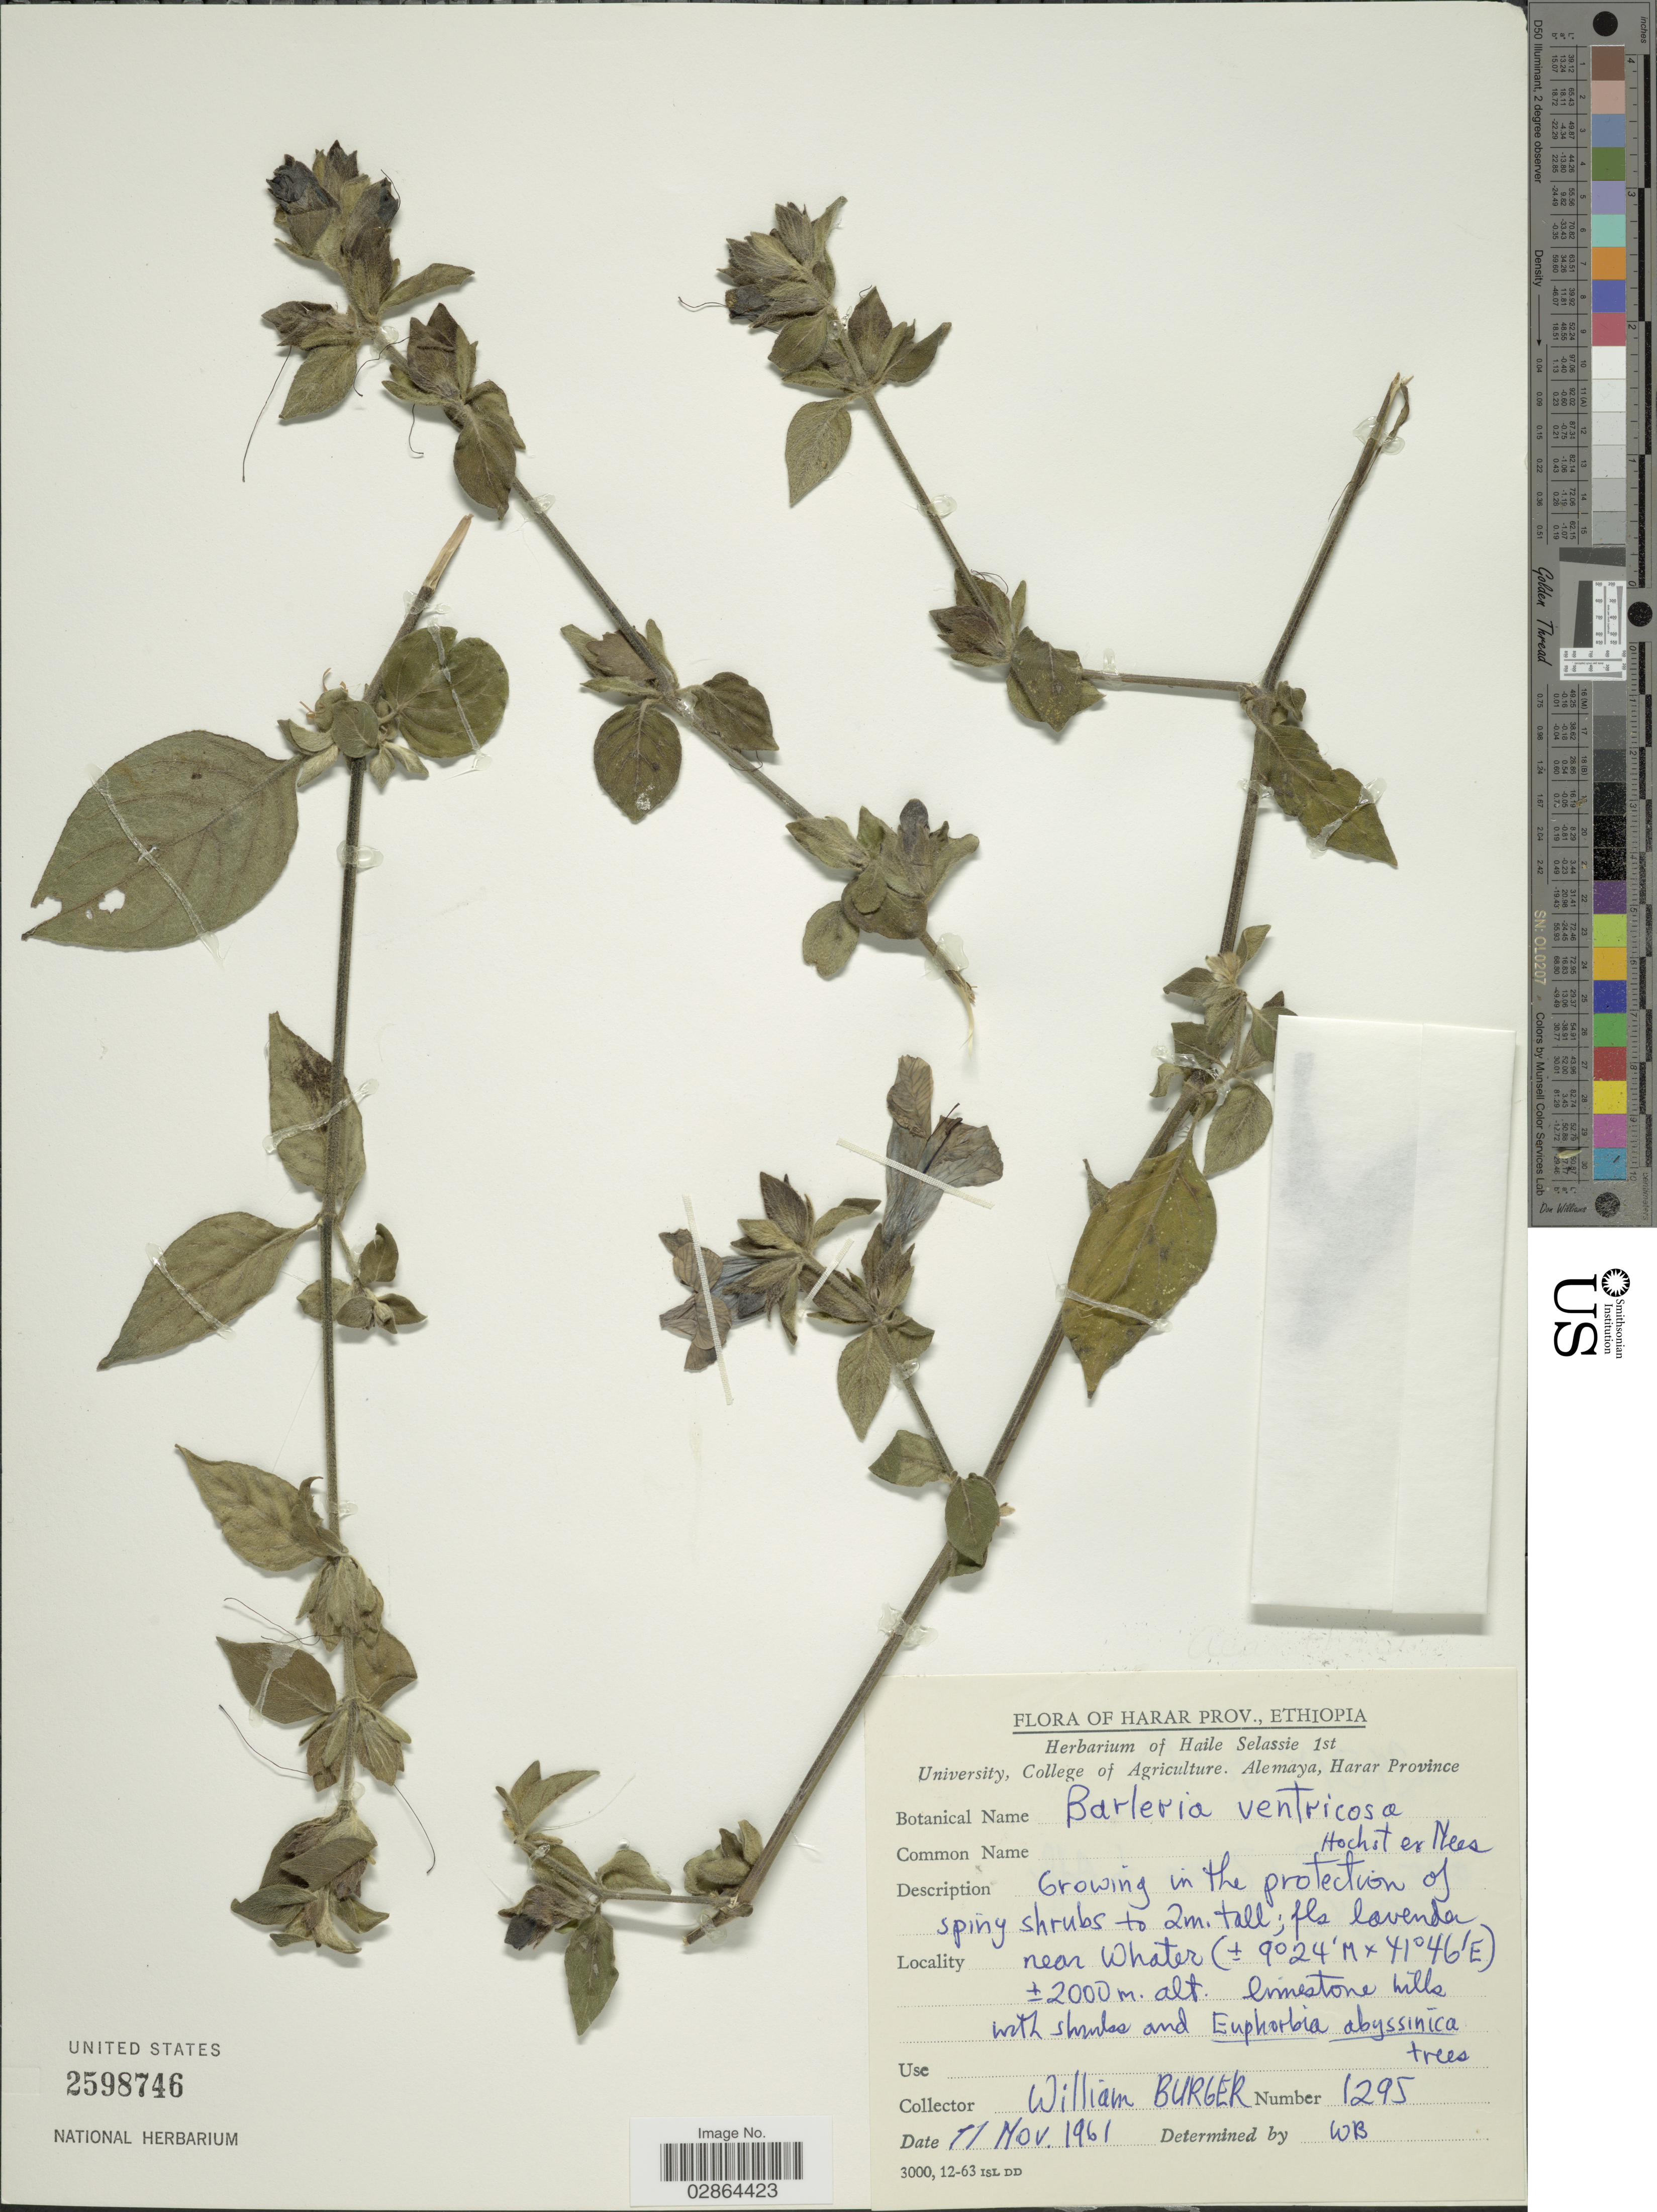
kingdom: Plantae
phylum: Tracheophyta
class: Magnoliopsida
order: Lamiales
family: Acanthaceae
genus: Barleria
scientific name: Barleria ventricosa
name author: Hochst. ex Nees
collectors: W. Burger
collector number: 1295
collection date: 1961-11-11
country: Ethiopia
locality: Harar Prov., near whater limestone hills.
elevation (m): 2000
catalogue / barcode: US 2598746